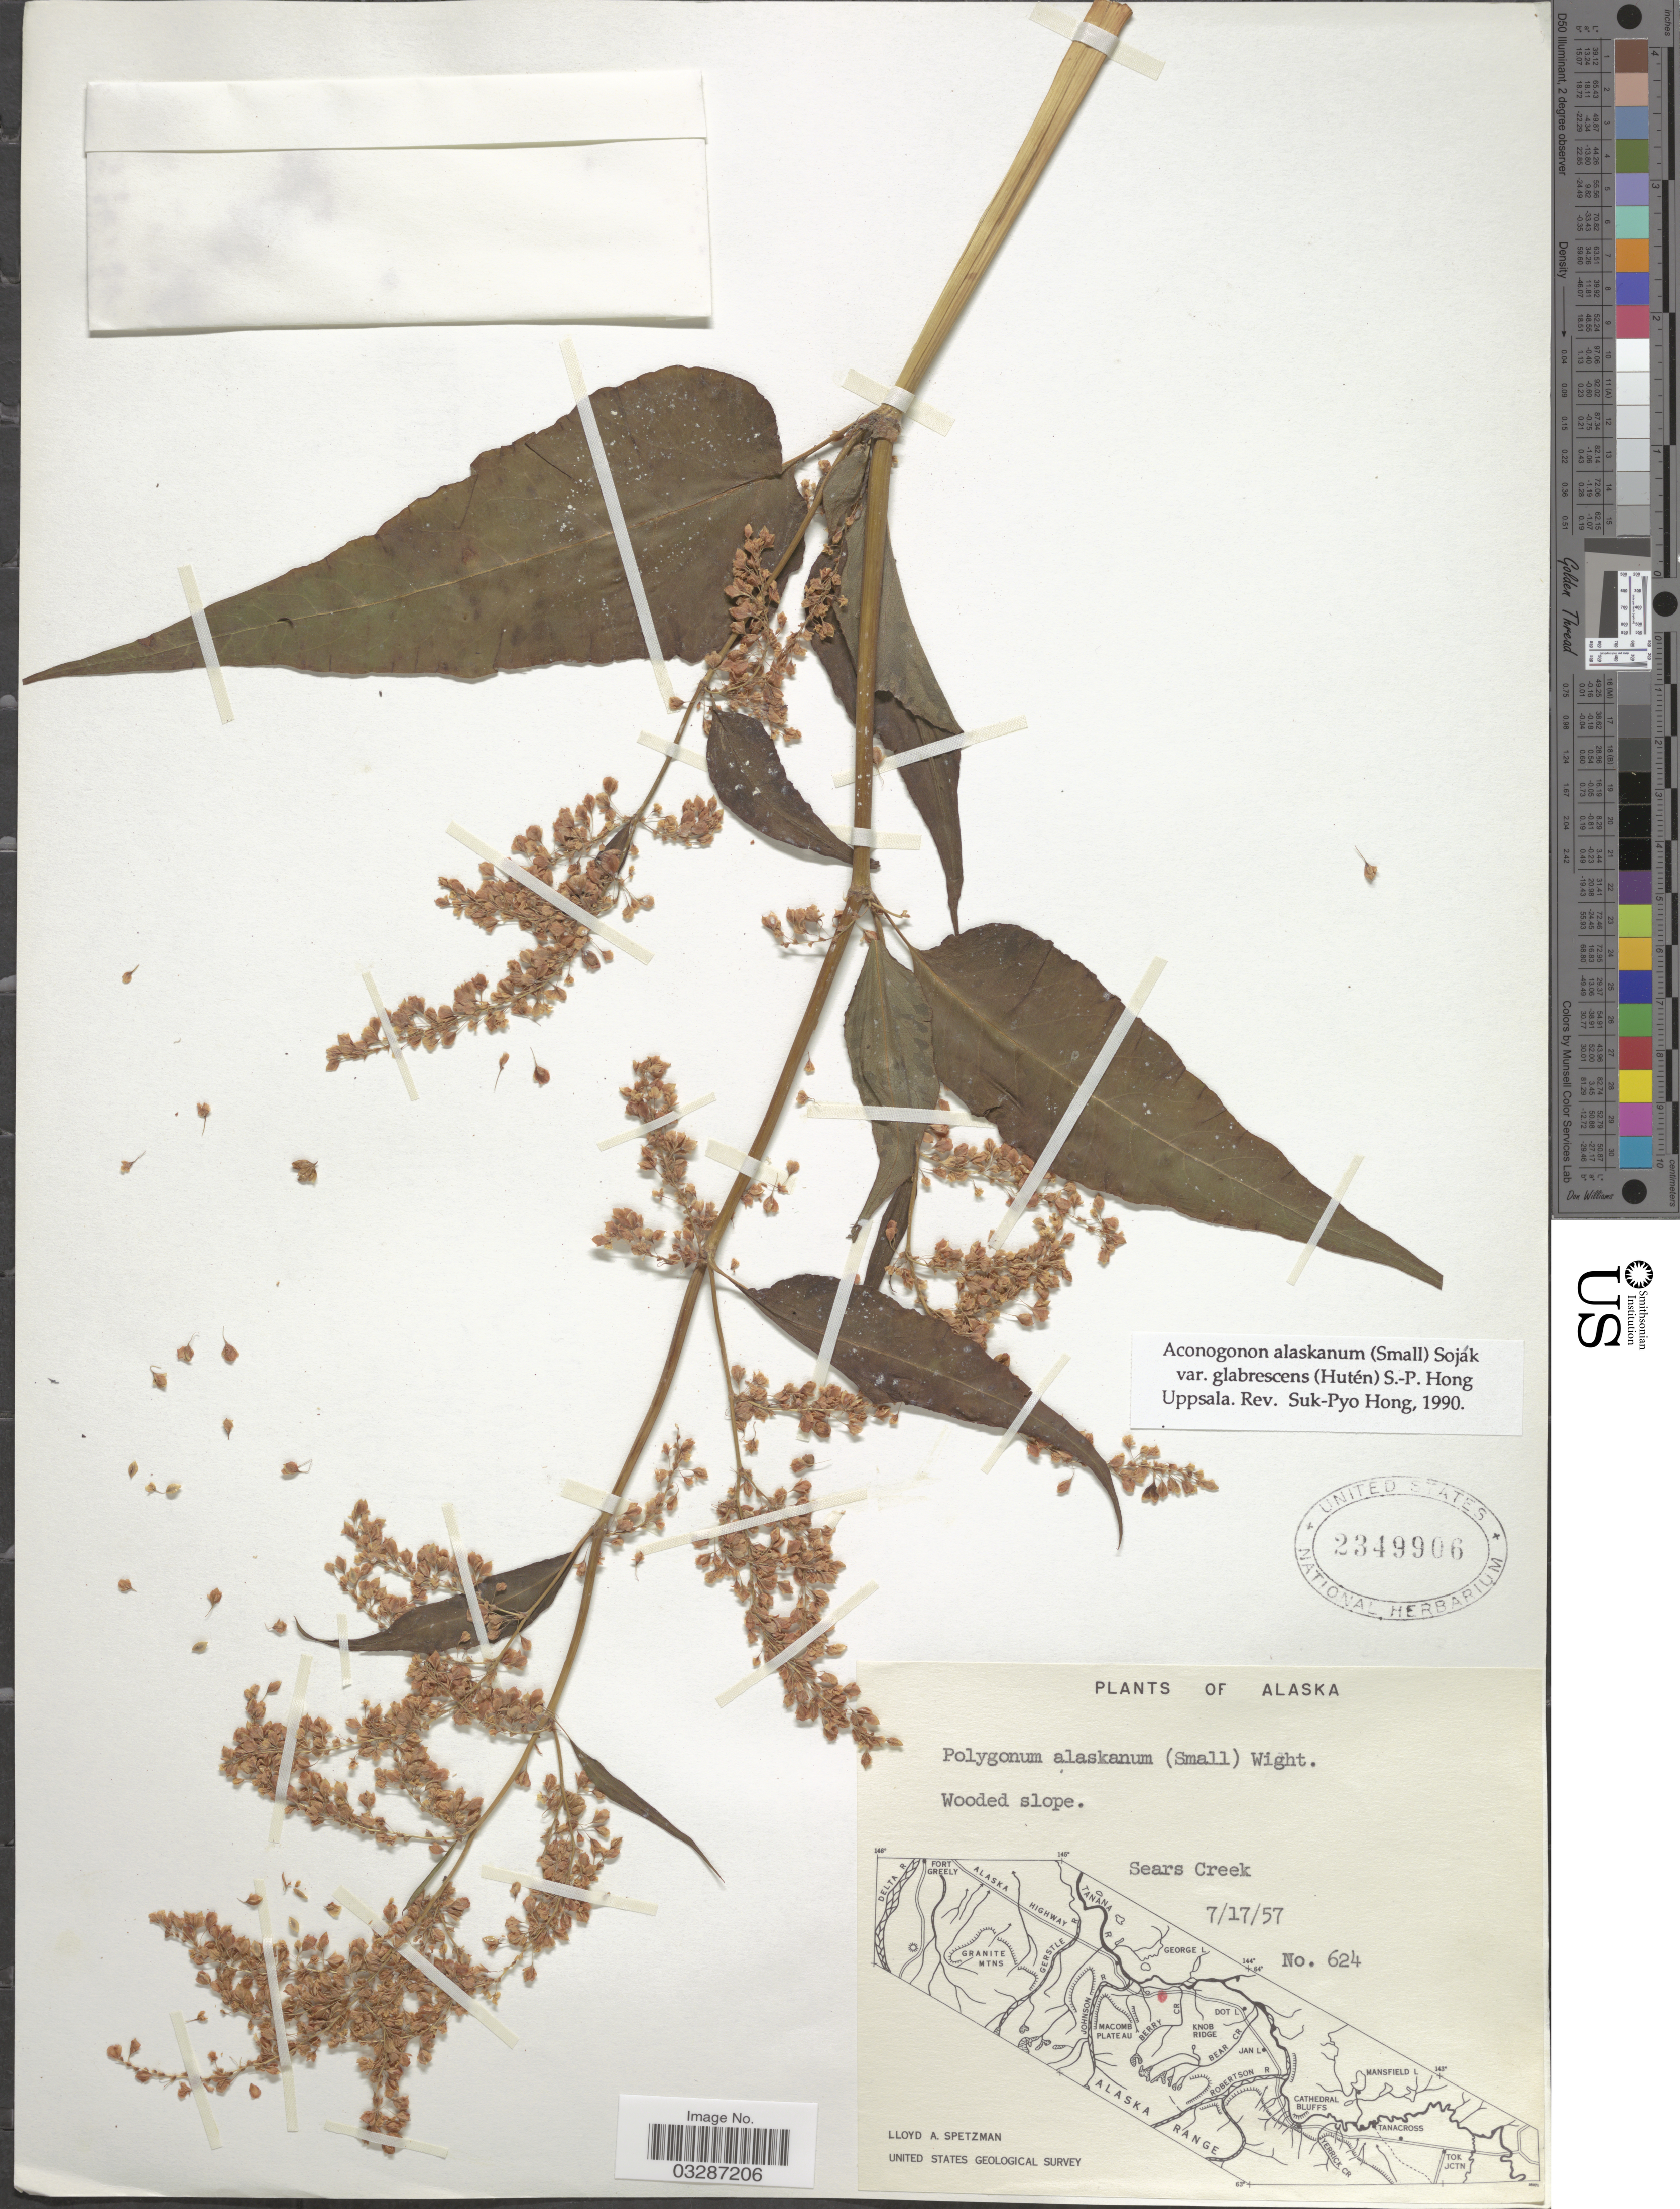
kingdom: Plantae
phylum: Tracheophyta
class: Magnoliopsida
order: Caryophyllales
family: Polygonaceae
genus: Koenigia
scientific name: Koenigia alaskana var. glabrescens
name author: (Hultén) T.M. Schust. & Reveal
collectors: L. Spetzman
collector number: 624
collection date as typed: Transcribed d/m/y: 17/7/57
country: United States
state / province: Alaska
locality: Sears Creek.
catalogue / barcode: US 2349906